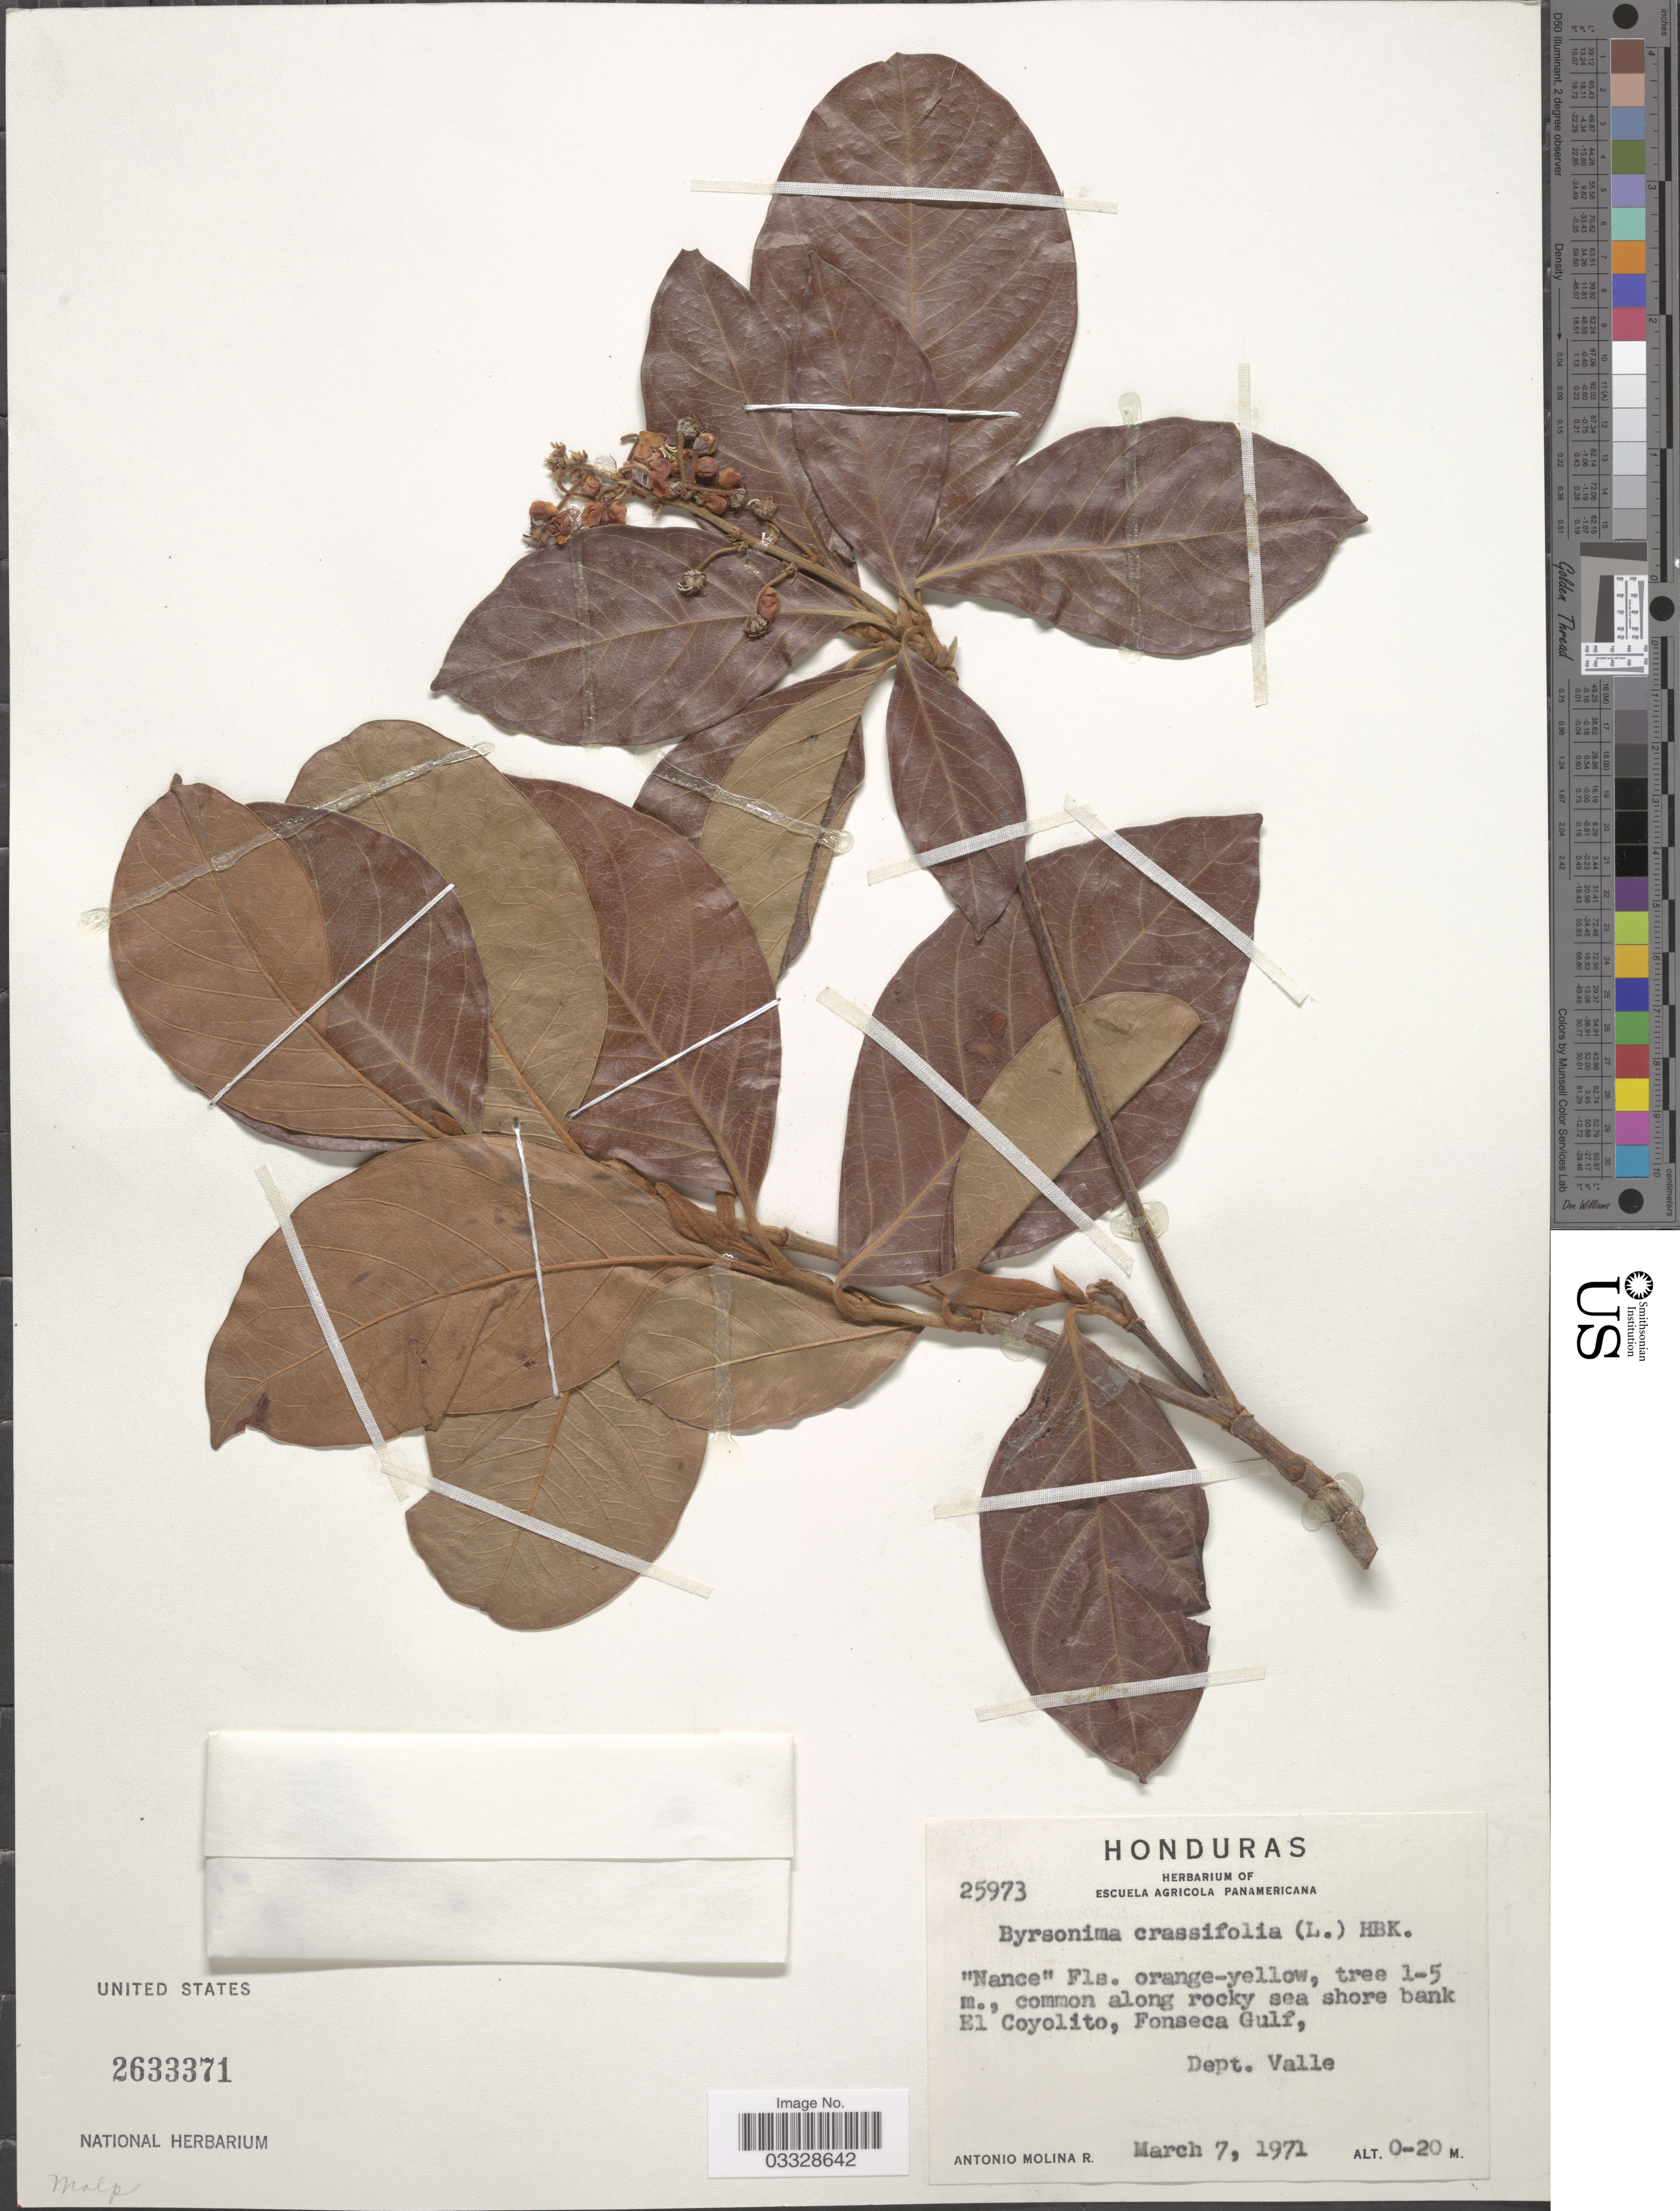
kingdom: Plantae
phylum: Tracheophyta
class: Magnoliopsida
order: Malpighiales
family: Malpighiaceae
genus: Byrsonima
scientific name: Byrsonima crassifolia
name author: (L.) Kunth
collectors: A. Molina R.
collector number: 25973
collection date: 1971-03-07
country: Honduras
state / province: Valle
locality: El Coyolito, Fonseca Gulf, Dept. Valle.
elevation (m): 0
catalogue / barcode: US 2633371